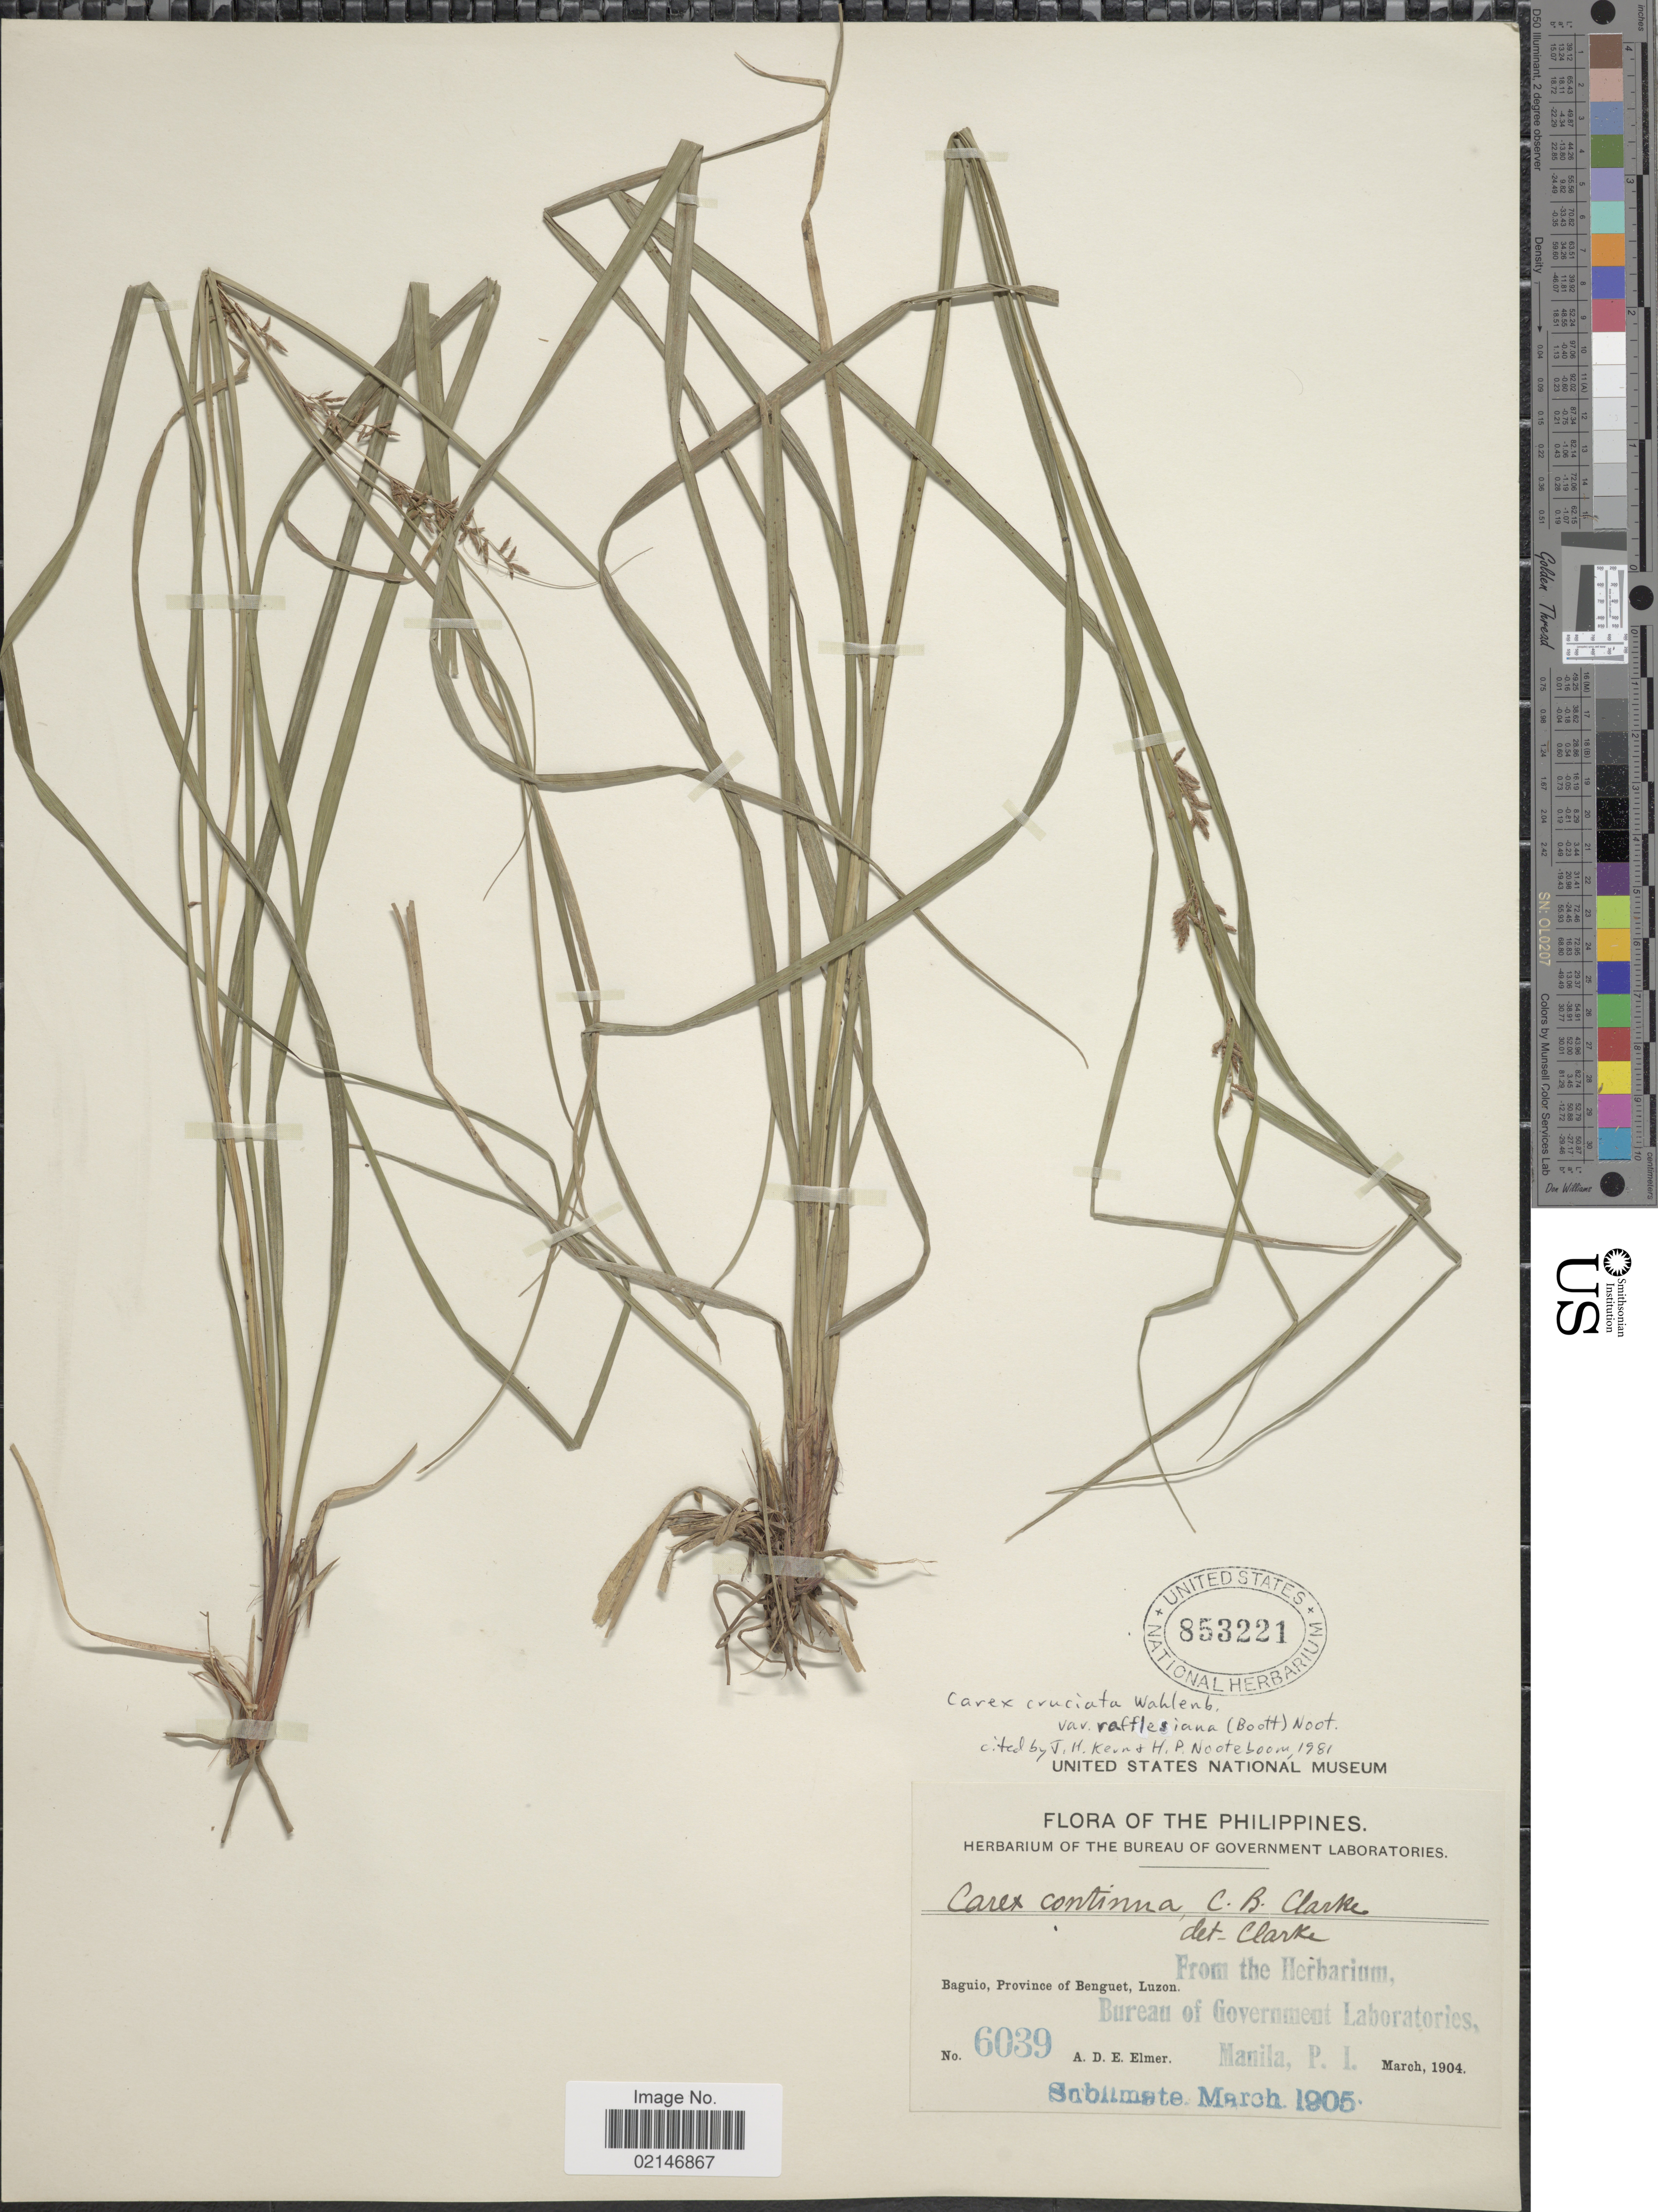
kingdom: Plantae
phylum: Tracheophyta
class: Liliopsida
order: Poales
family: Cyperaceae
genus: Carex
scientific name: Carex rafflesiana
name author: Boott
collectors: A. D. E. Elmer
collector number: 6039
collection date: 1904-03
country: Philippines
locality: Baguio, Province of Benguet, Luzon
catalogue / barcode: US 853221